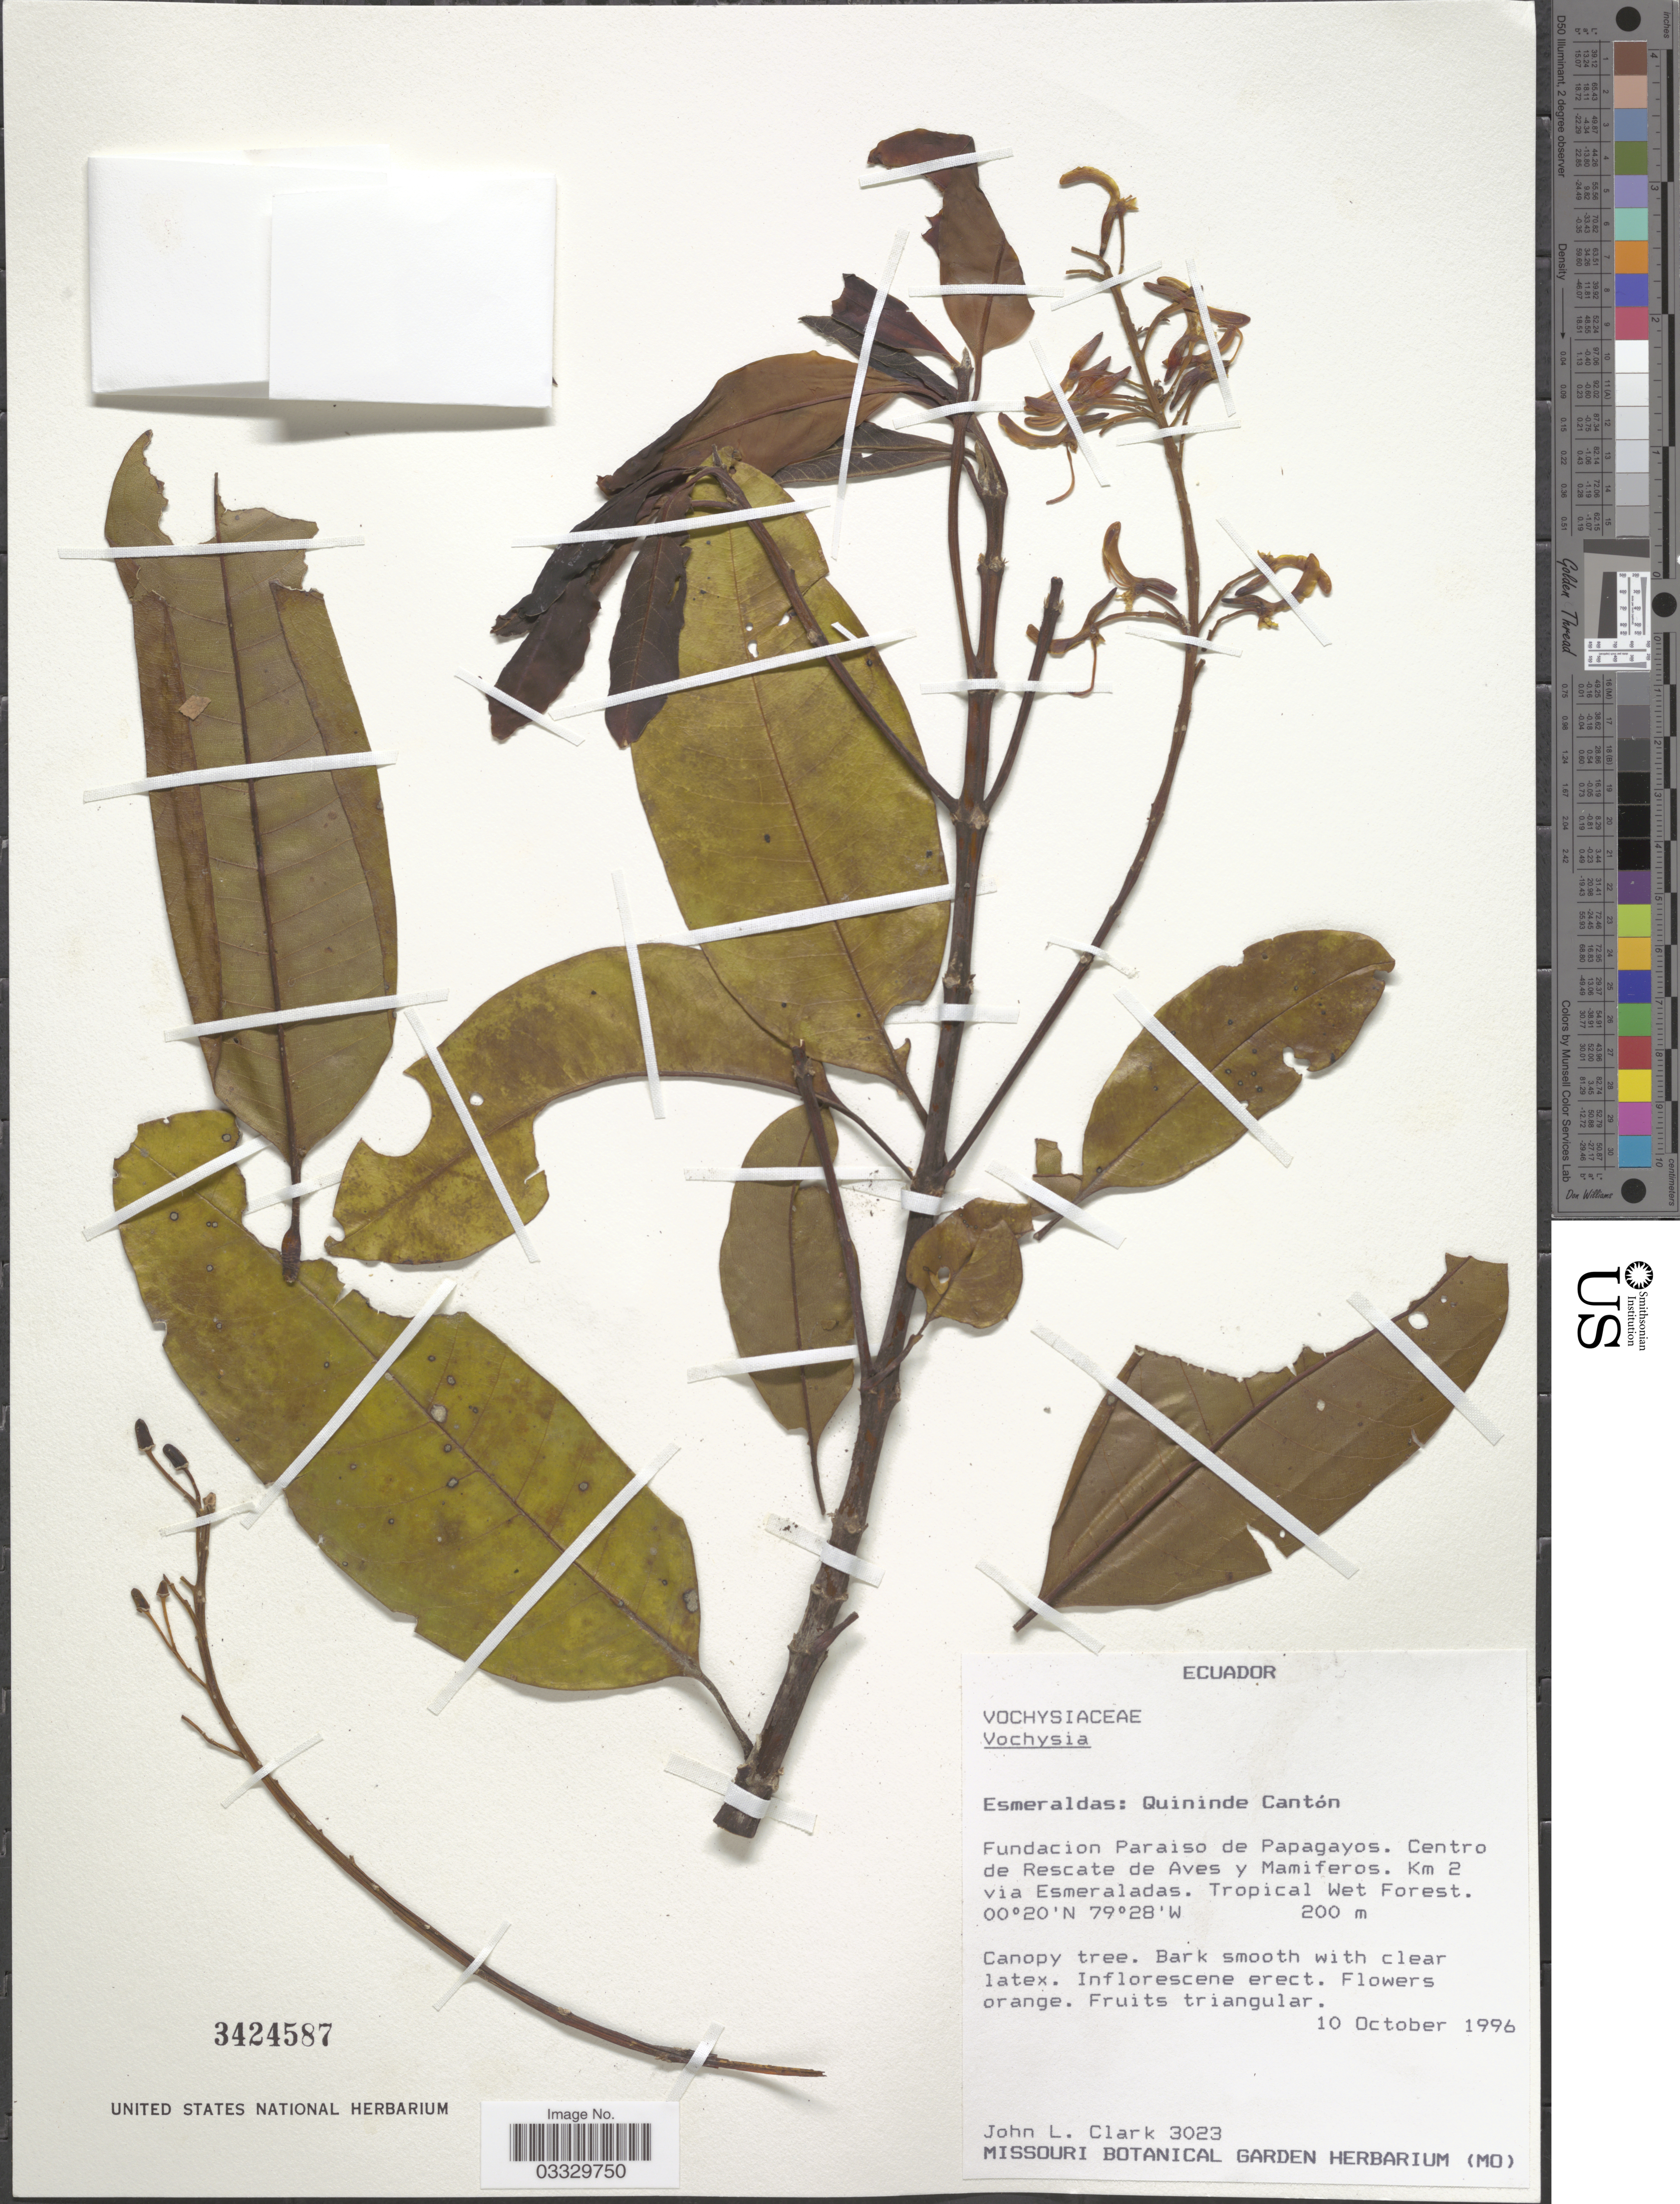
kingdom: Plantae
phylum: Tracheophyta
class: Magnoliopsida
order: Myrtales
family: Vochysiaceae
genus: Vochysia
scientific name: Vochysia sp.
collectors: J. L. Clark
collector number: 3023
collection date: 1996-10-10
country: Ecuador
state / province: Esmeraldas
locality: Quininde Cantón. Fundacion Paraiso de Papagayos. Centro de Rescate de Aves y Mamiferos. Km 2 via Esmeraldas.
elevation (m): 200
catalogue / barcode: US 3424587